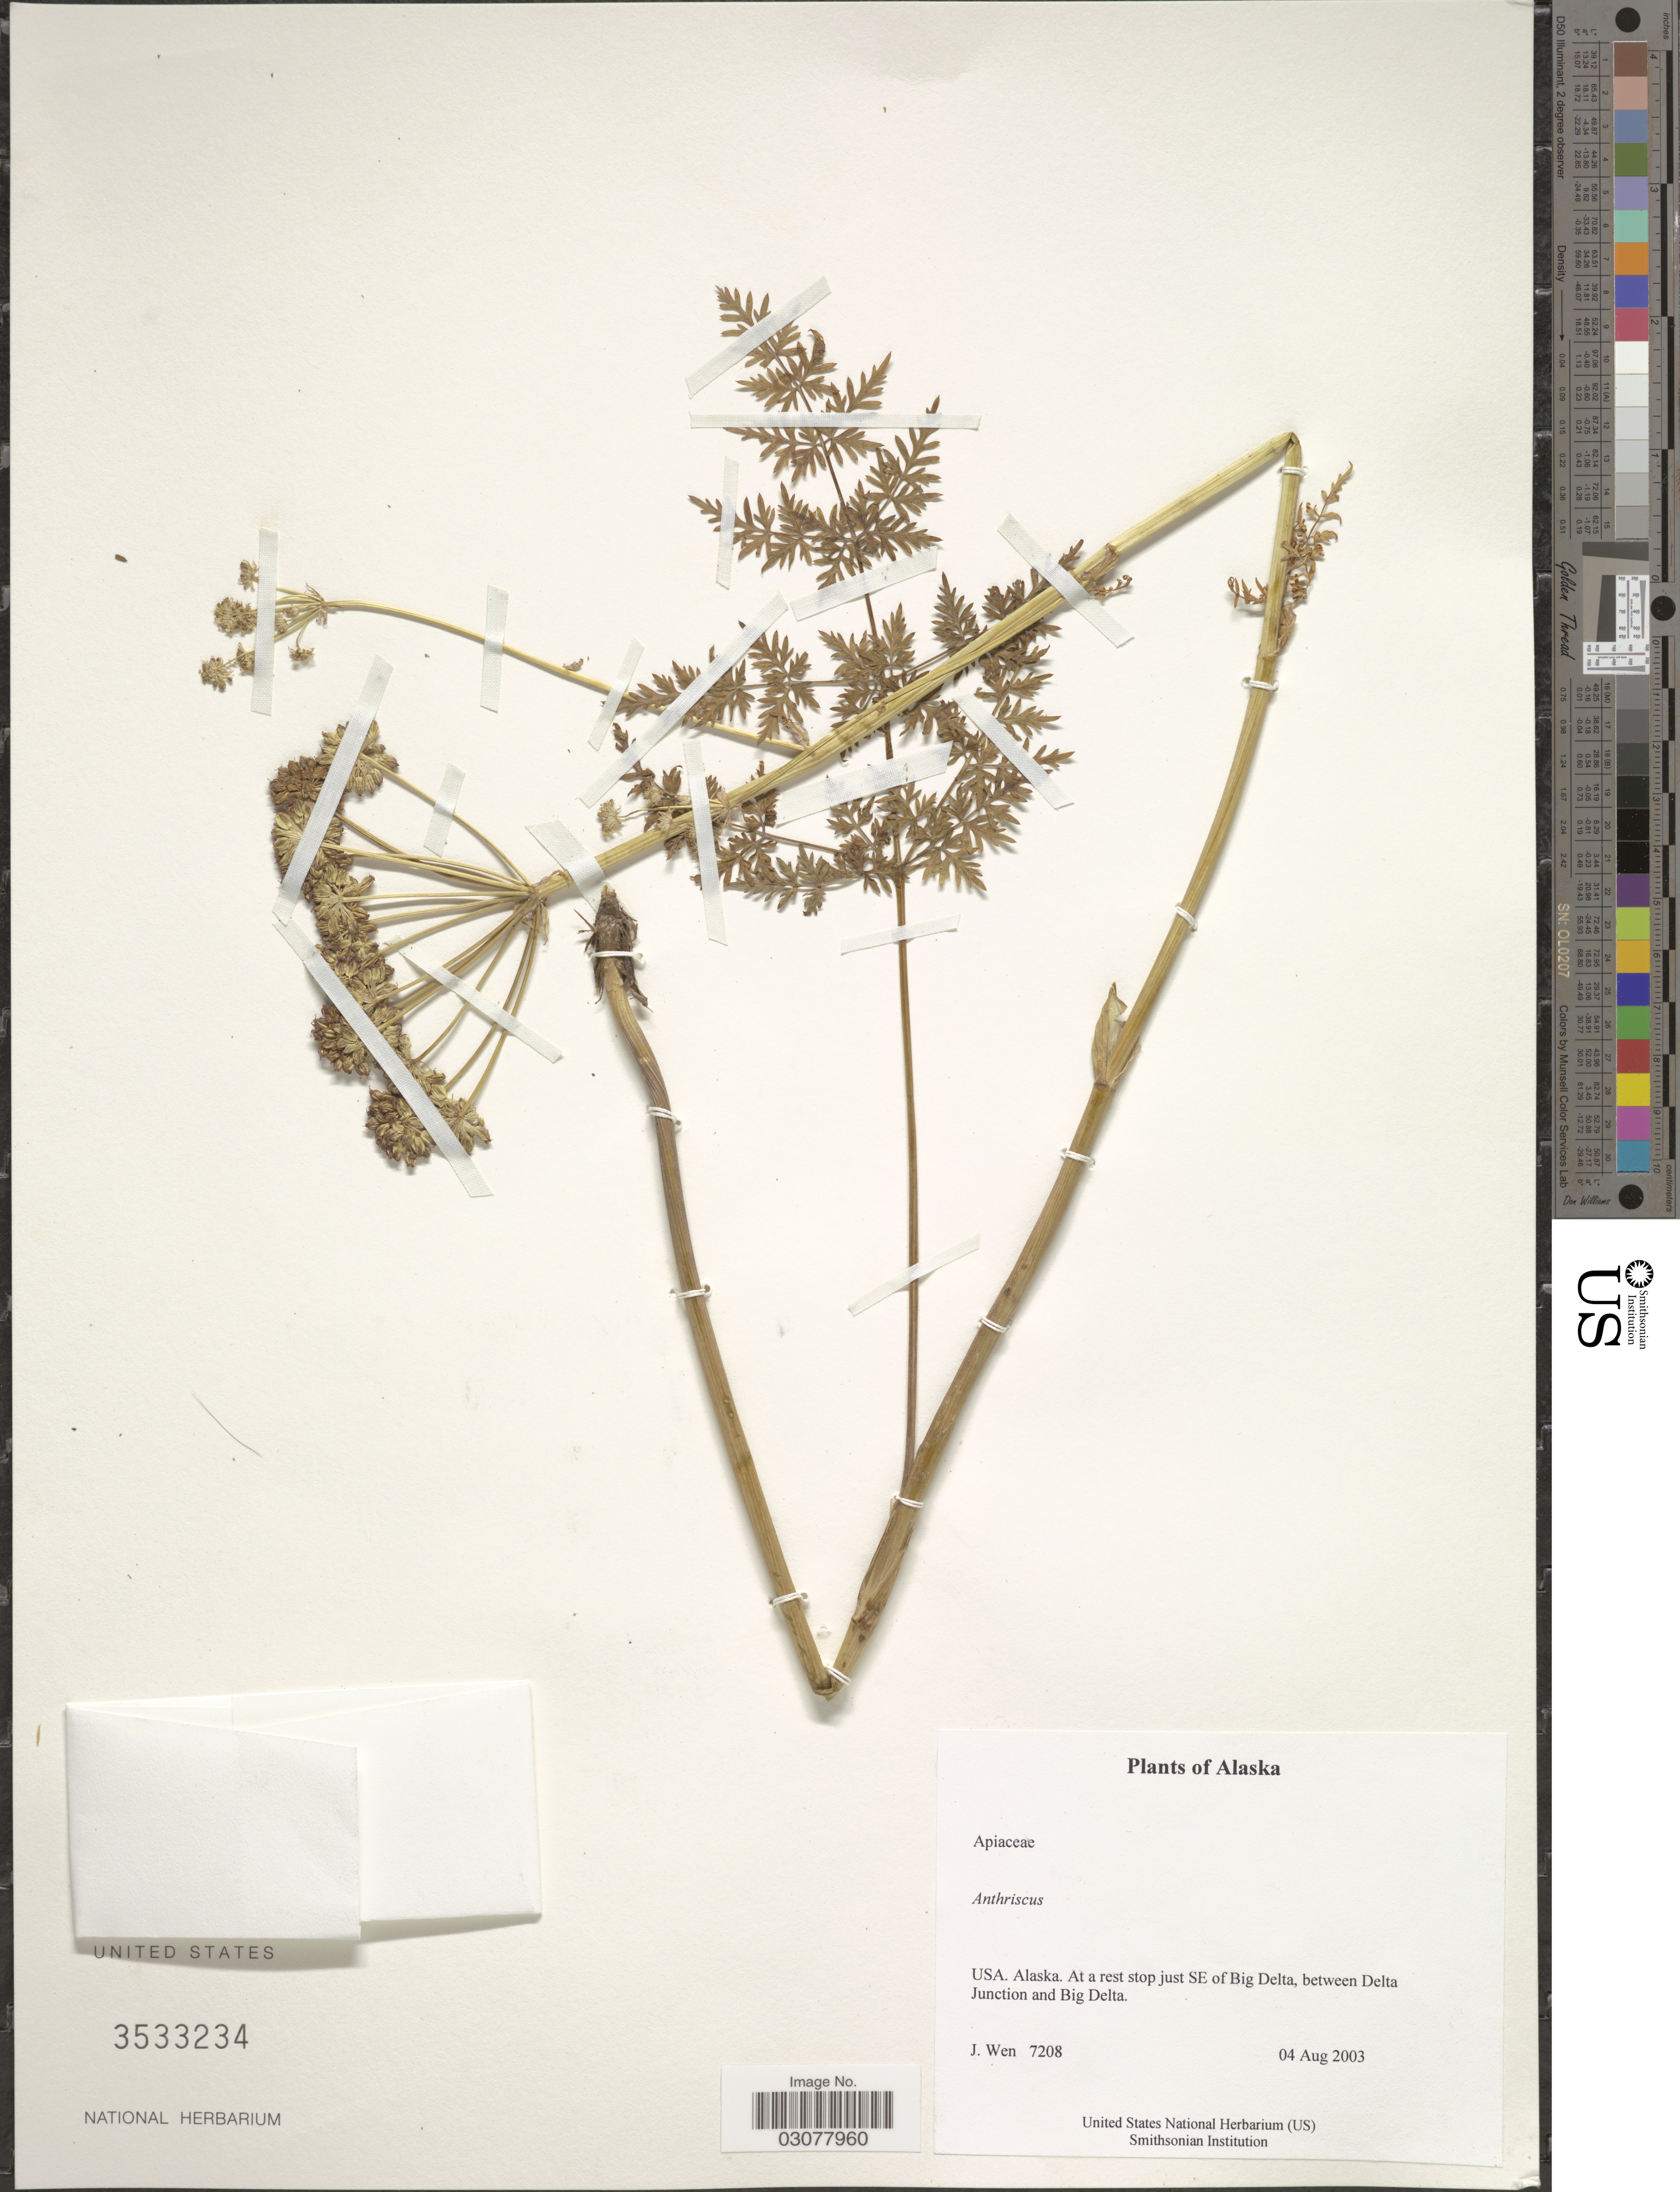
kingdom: Plantae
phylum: Tracheophyta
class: Magnoliopsida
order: Apiales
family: Apiaceae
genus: Anthriscus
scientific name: Anthriscus sp.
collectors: J. Wen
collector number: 7208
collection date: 2003-08-04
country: United States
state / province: Alaska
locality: At a rest stop just SE of Big Delta, between Delta Junction and Big Delta.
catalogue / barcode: US 3533234